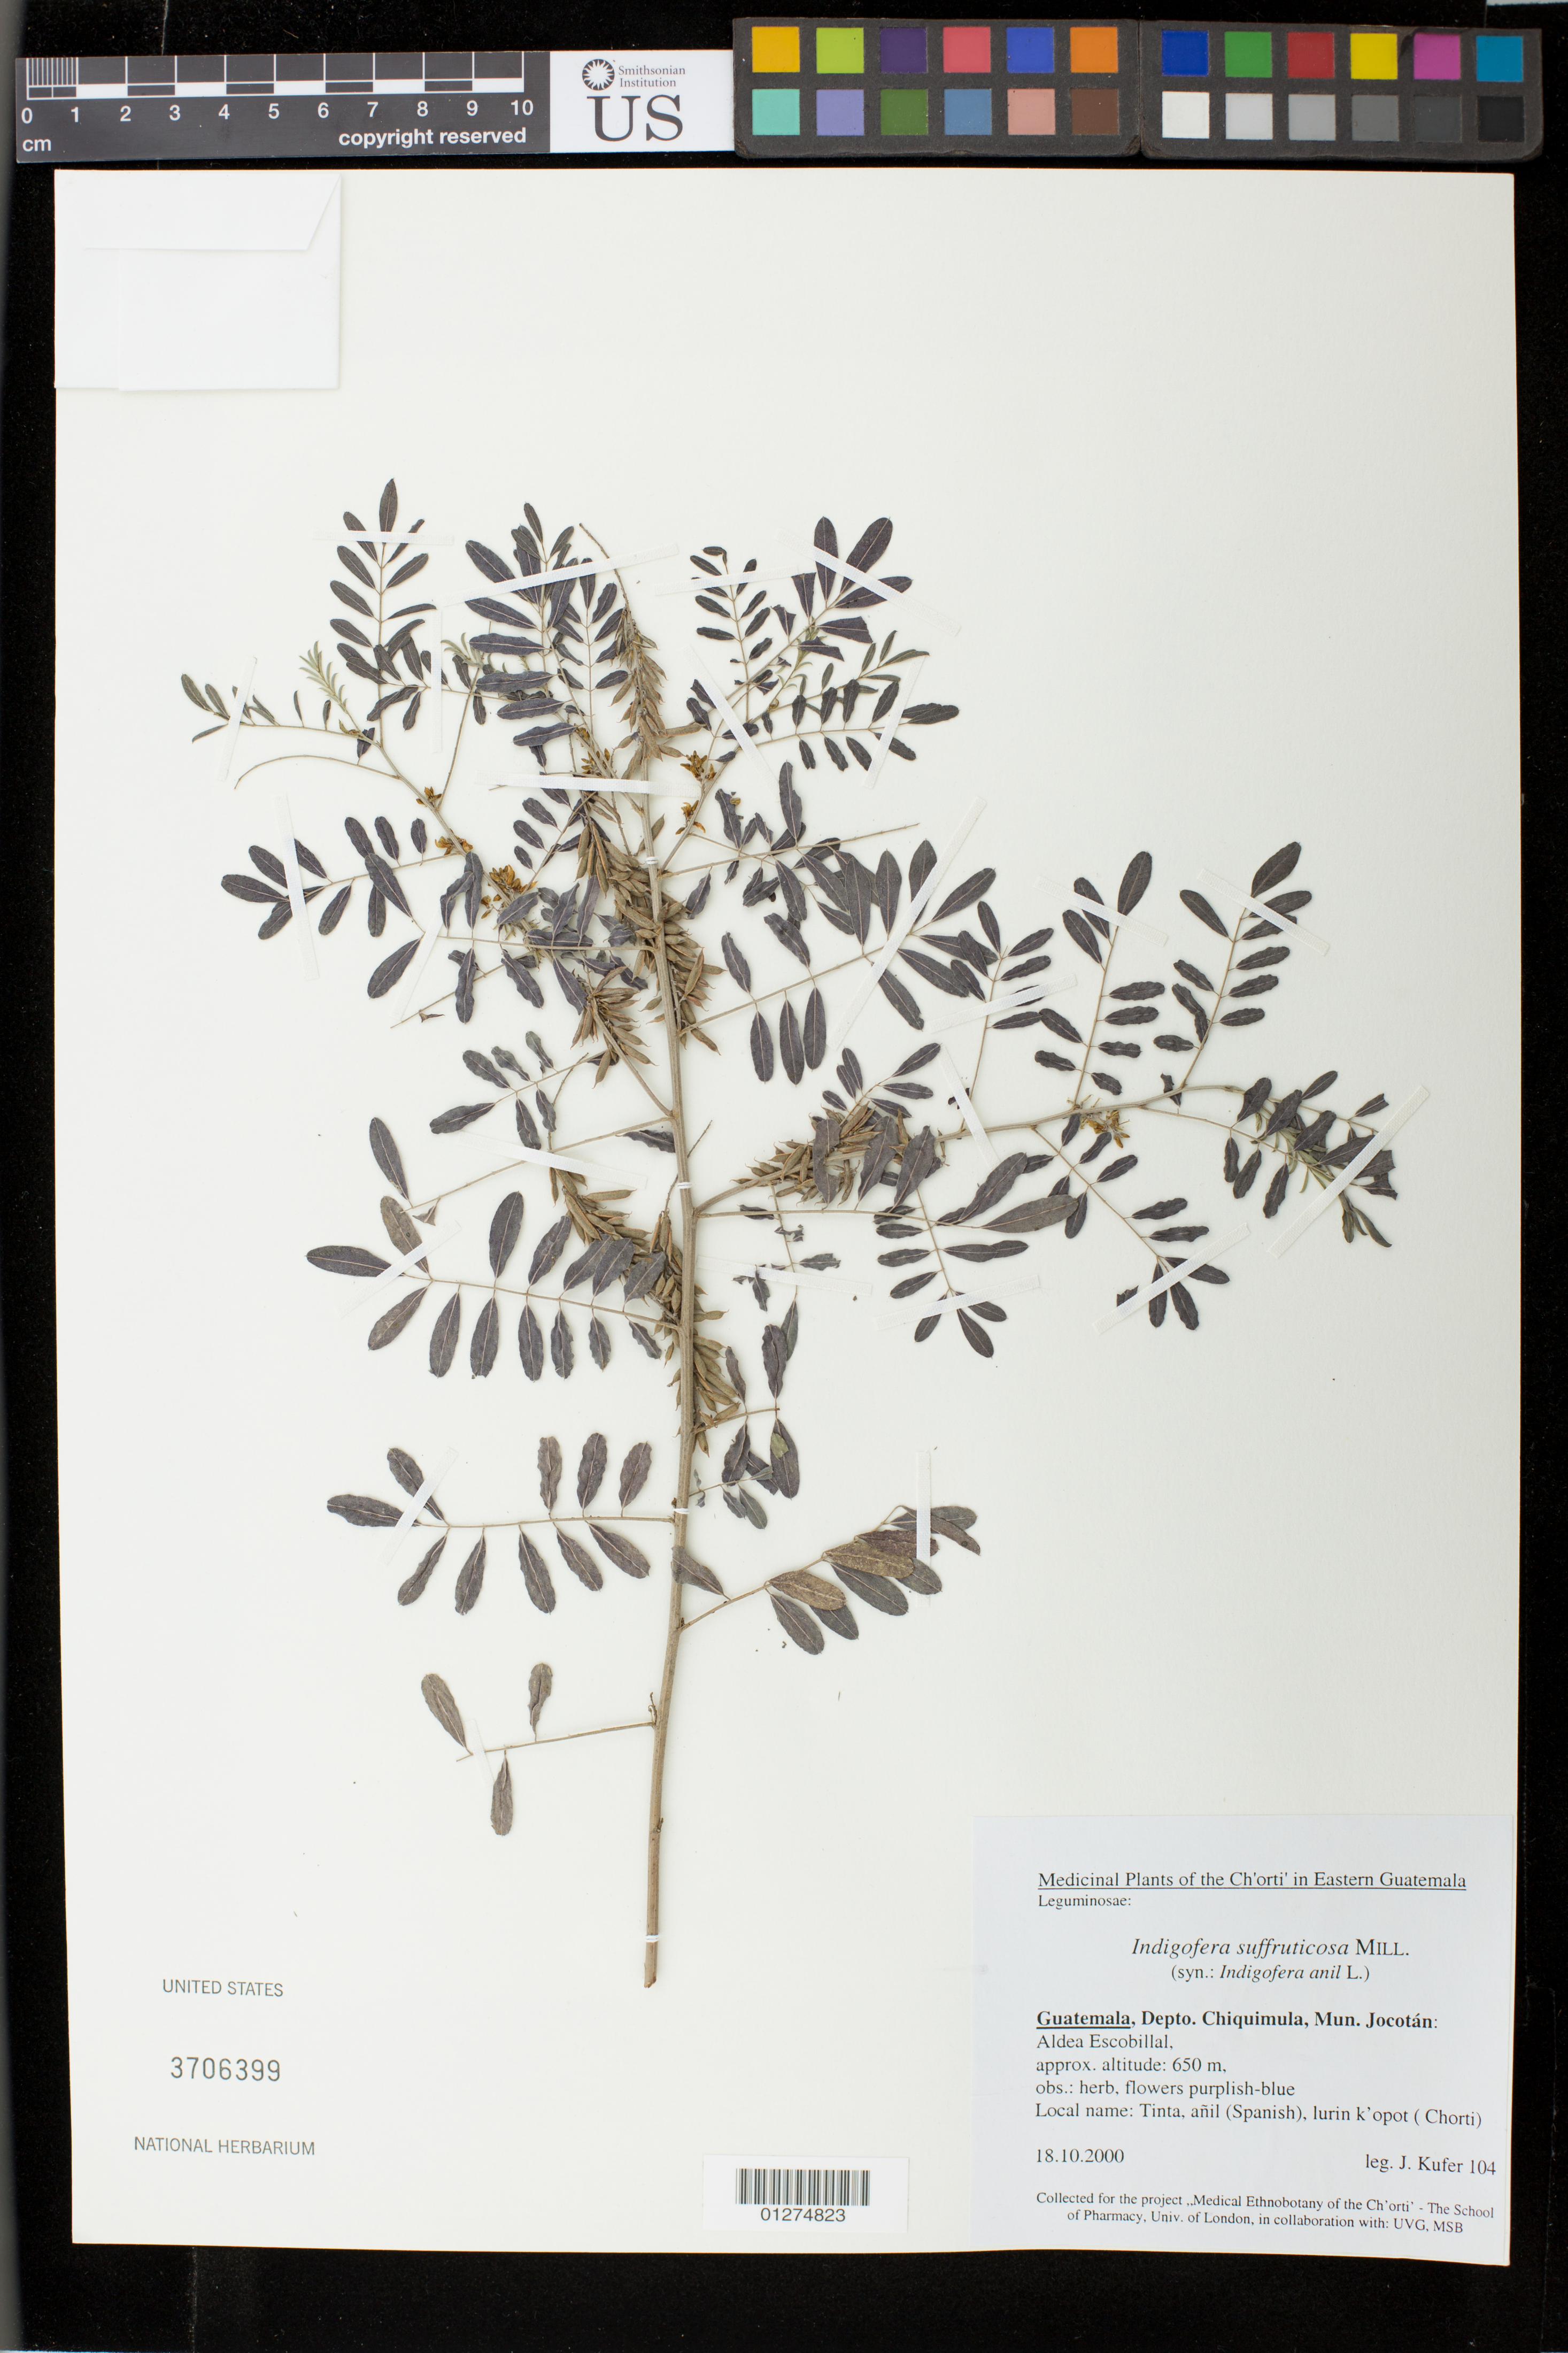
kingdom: Plantae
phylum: Tracheophyta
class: Magnoliopsida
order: Fabales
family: Fabaceae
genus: Indigofera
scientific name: Indigofera suffruticosa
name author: Mill.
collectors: J. Kufer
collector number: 104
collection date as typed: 18/10/2000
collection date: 2000-10-18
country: Guatemala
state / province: Chiquimula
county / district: Jocotán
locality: Aldea Escobillal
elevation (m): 650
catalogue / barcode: US 3706399